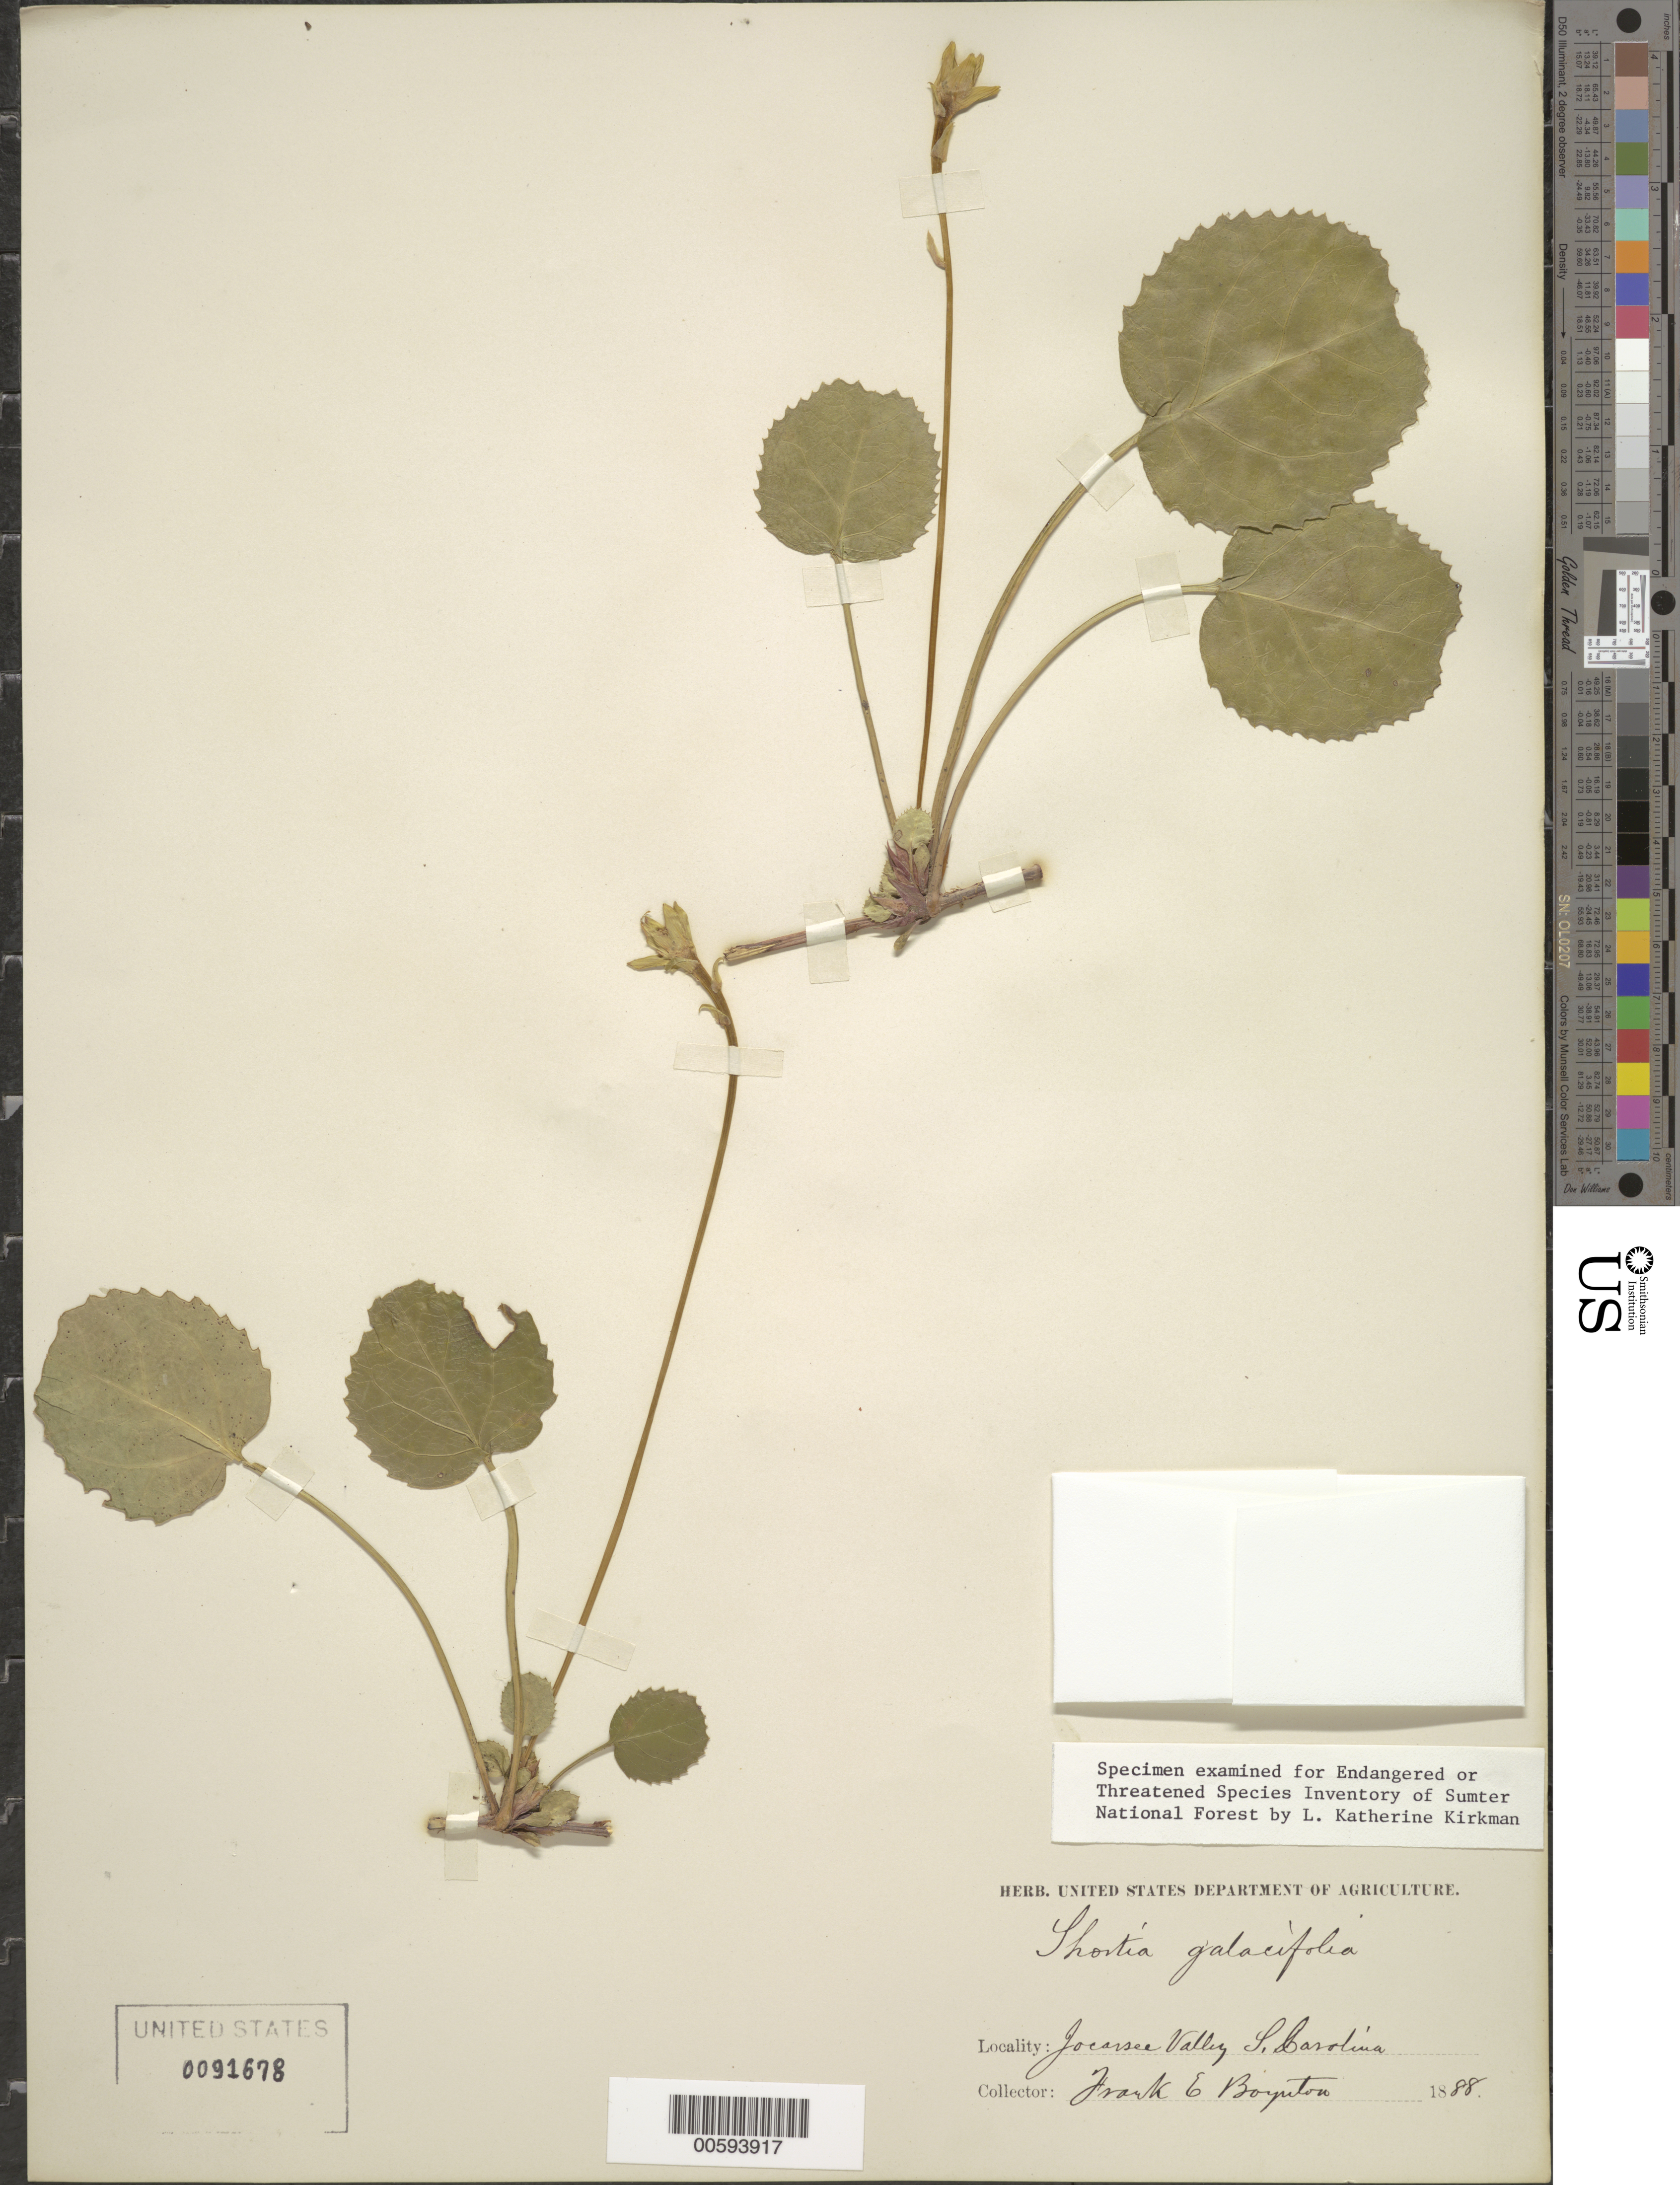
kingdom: Plantae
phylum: Tracheophyta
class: Magnoliopsida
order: Ericales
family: Diapensiaceae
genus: Shortia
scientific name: Shortia galacifolia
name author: Torr. & A. Gray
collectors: F. Boynton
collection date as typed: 1888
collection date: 1888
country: United States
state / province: South Carolina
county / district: Oconee / Pickens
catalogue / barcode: US 91678